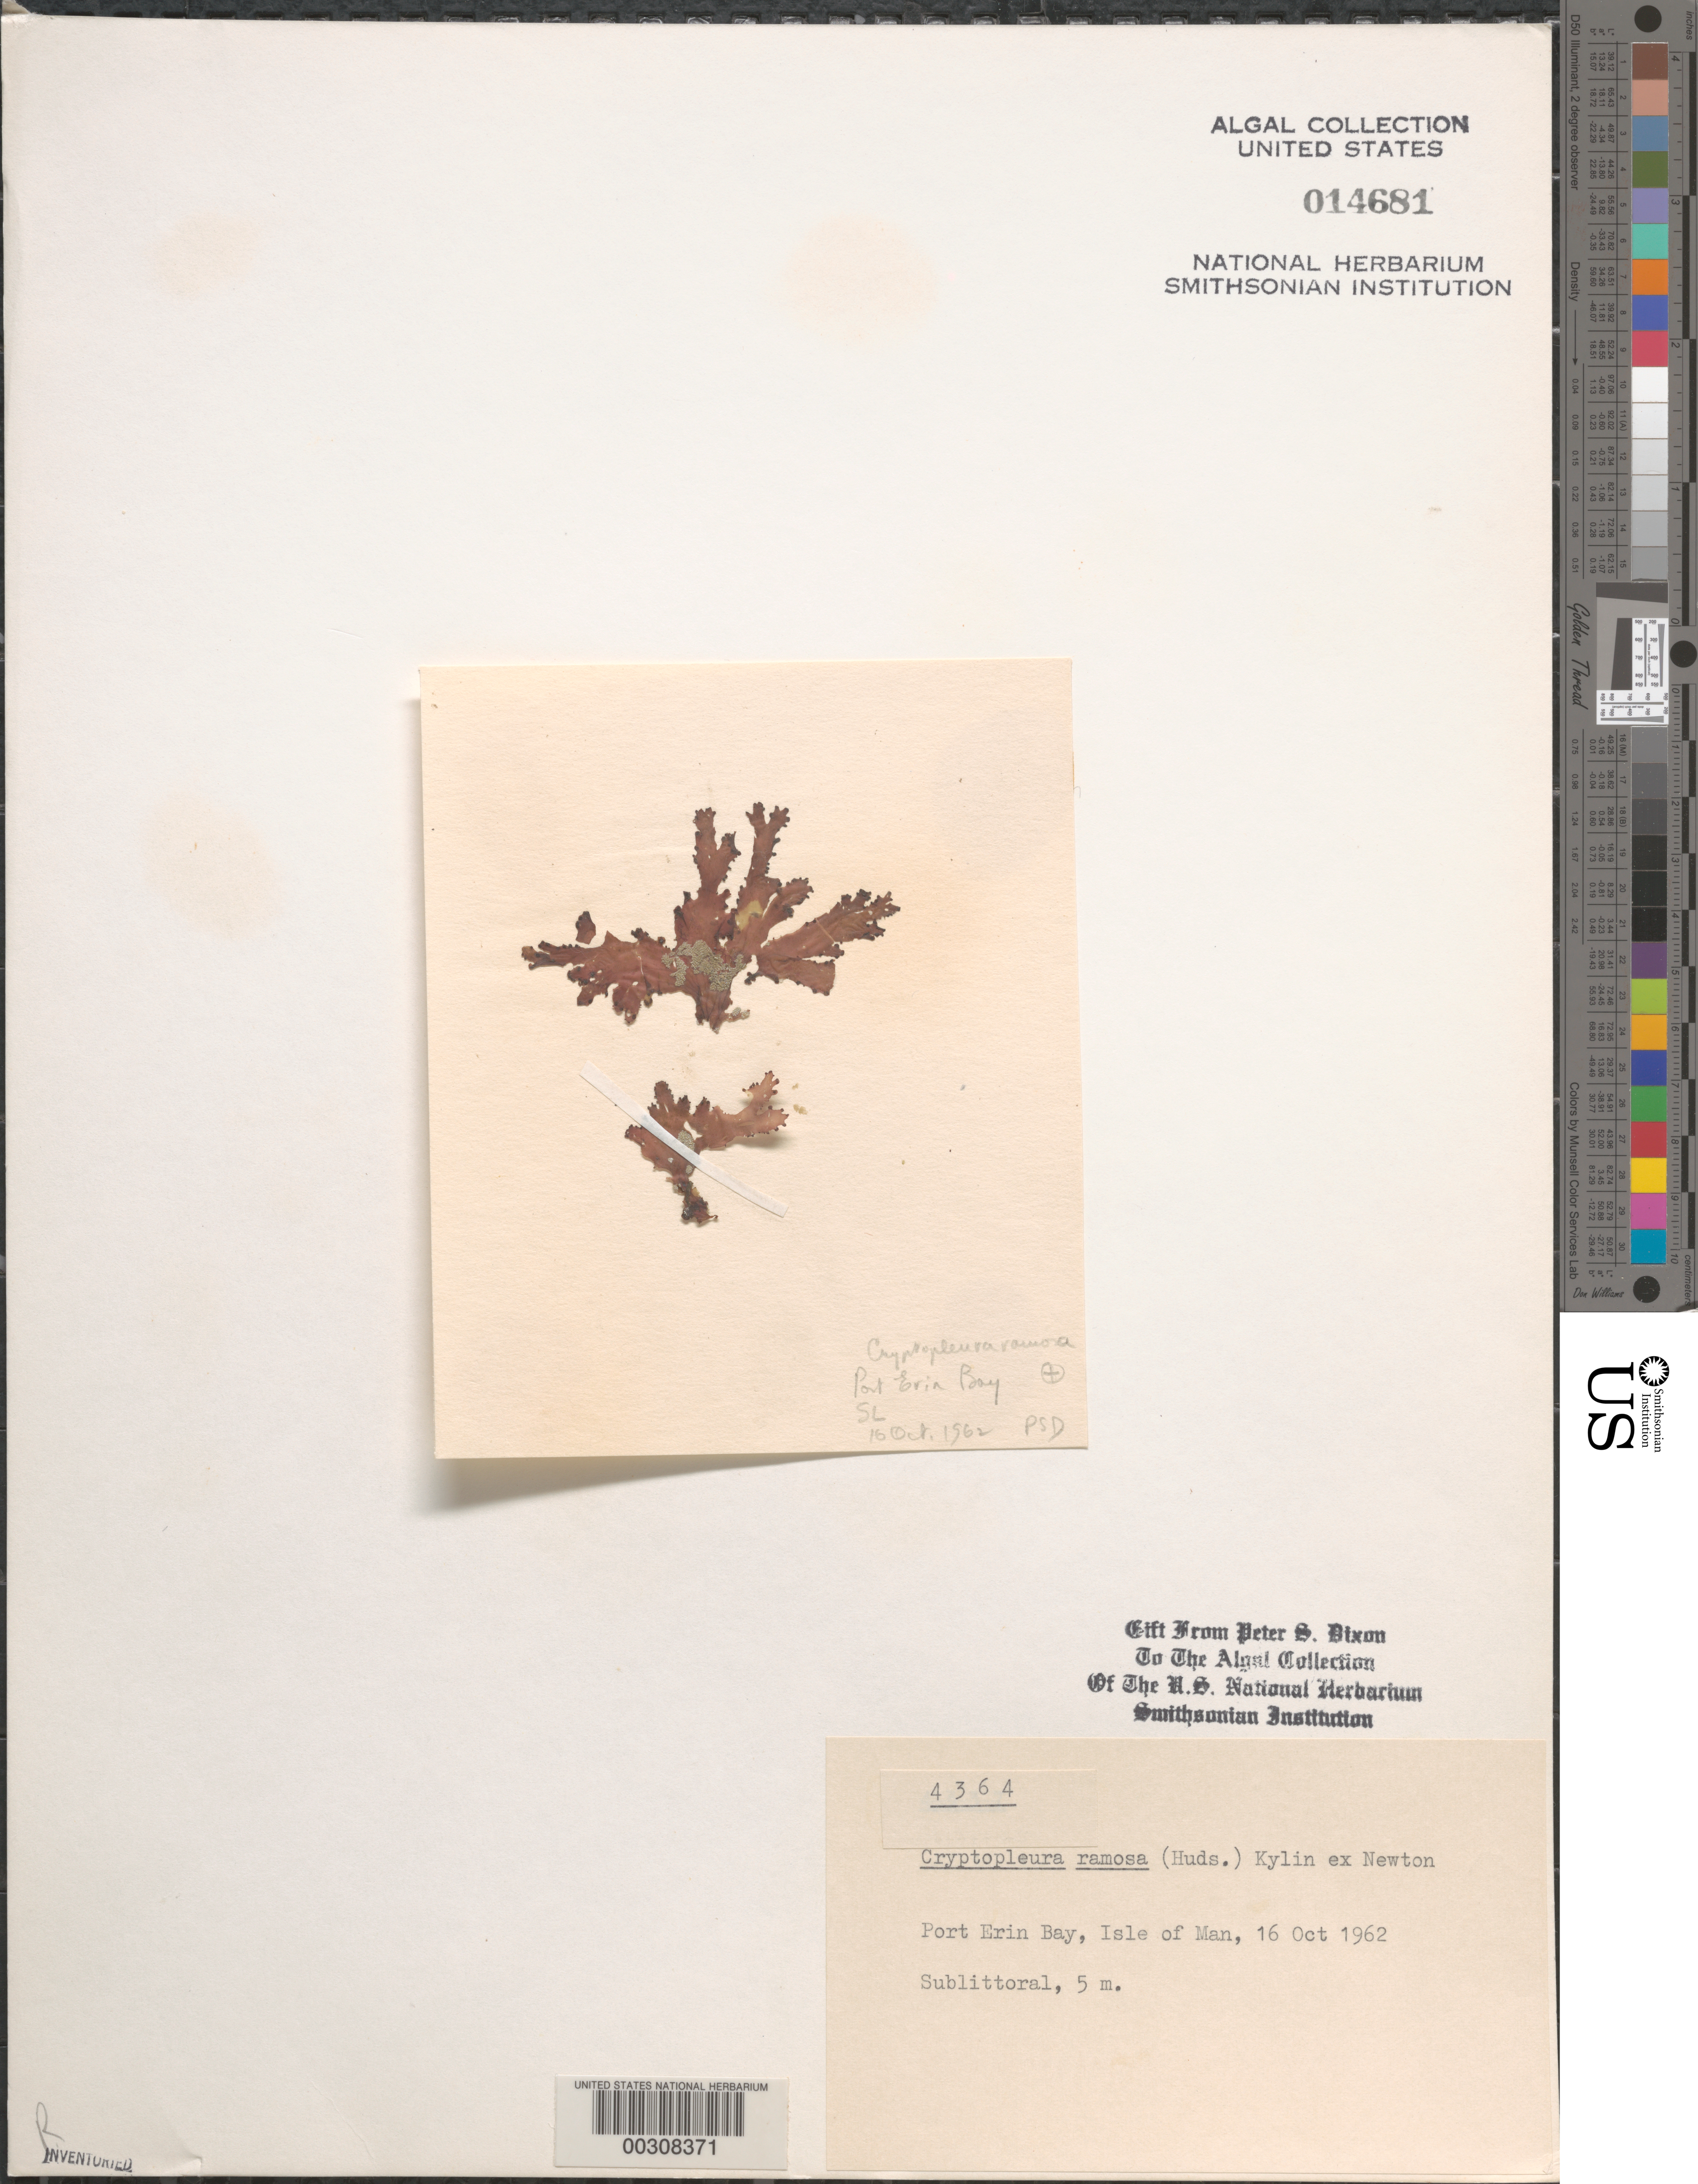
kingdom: Plantae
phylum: Rhodophyta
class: Florideophyceae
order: Ceramiales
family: Delesseriaceae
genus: Cryptopleura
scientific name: Cryptopleura ramosa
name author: (Huds.) L.M. Newton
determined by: Dixon, P. S.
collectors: P. S. Dixon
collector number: PSD 4364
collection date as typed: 16 Oct 1962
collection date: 1962-10-16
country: United Kingdom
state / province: England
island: Isle of Man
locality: Port Erin Bay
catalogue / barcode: US 14681